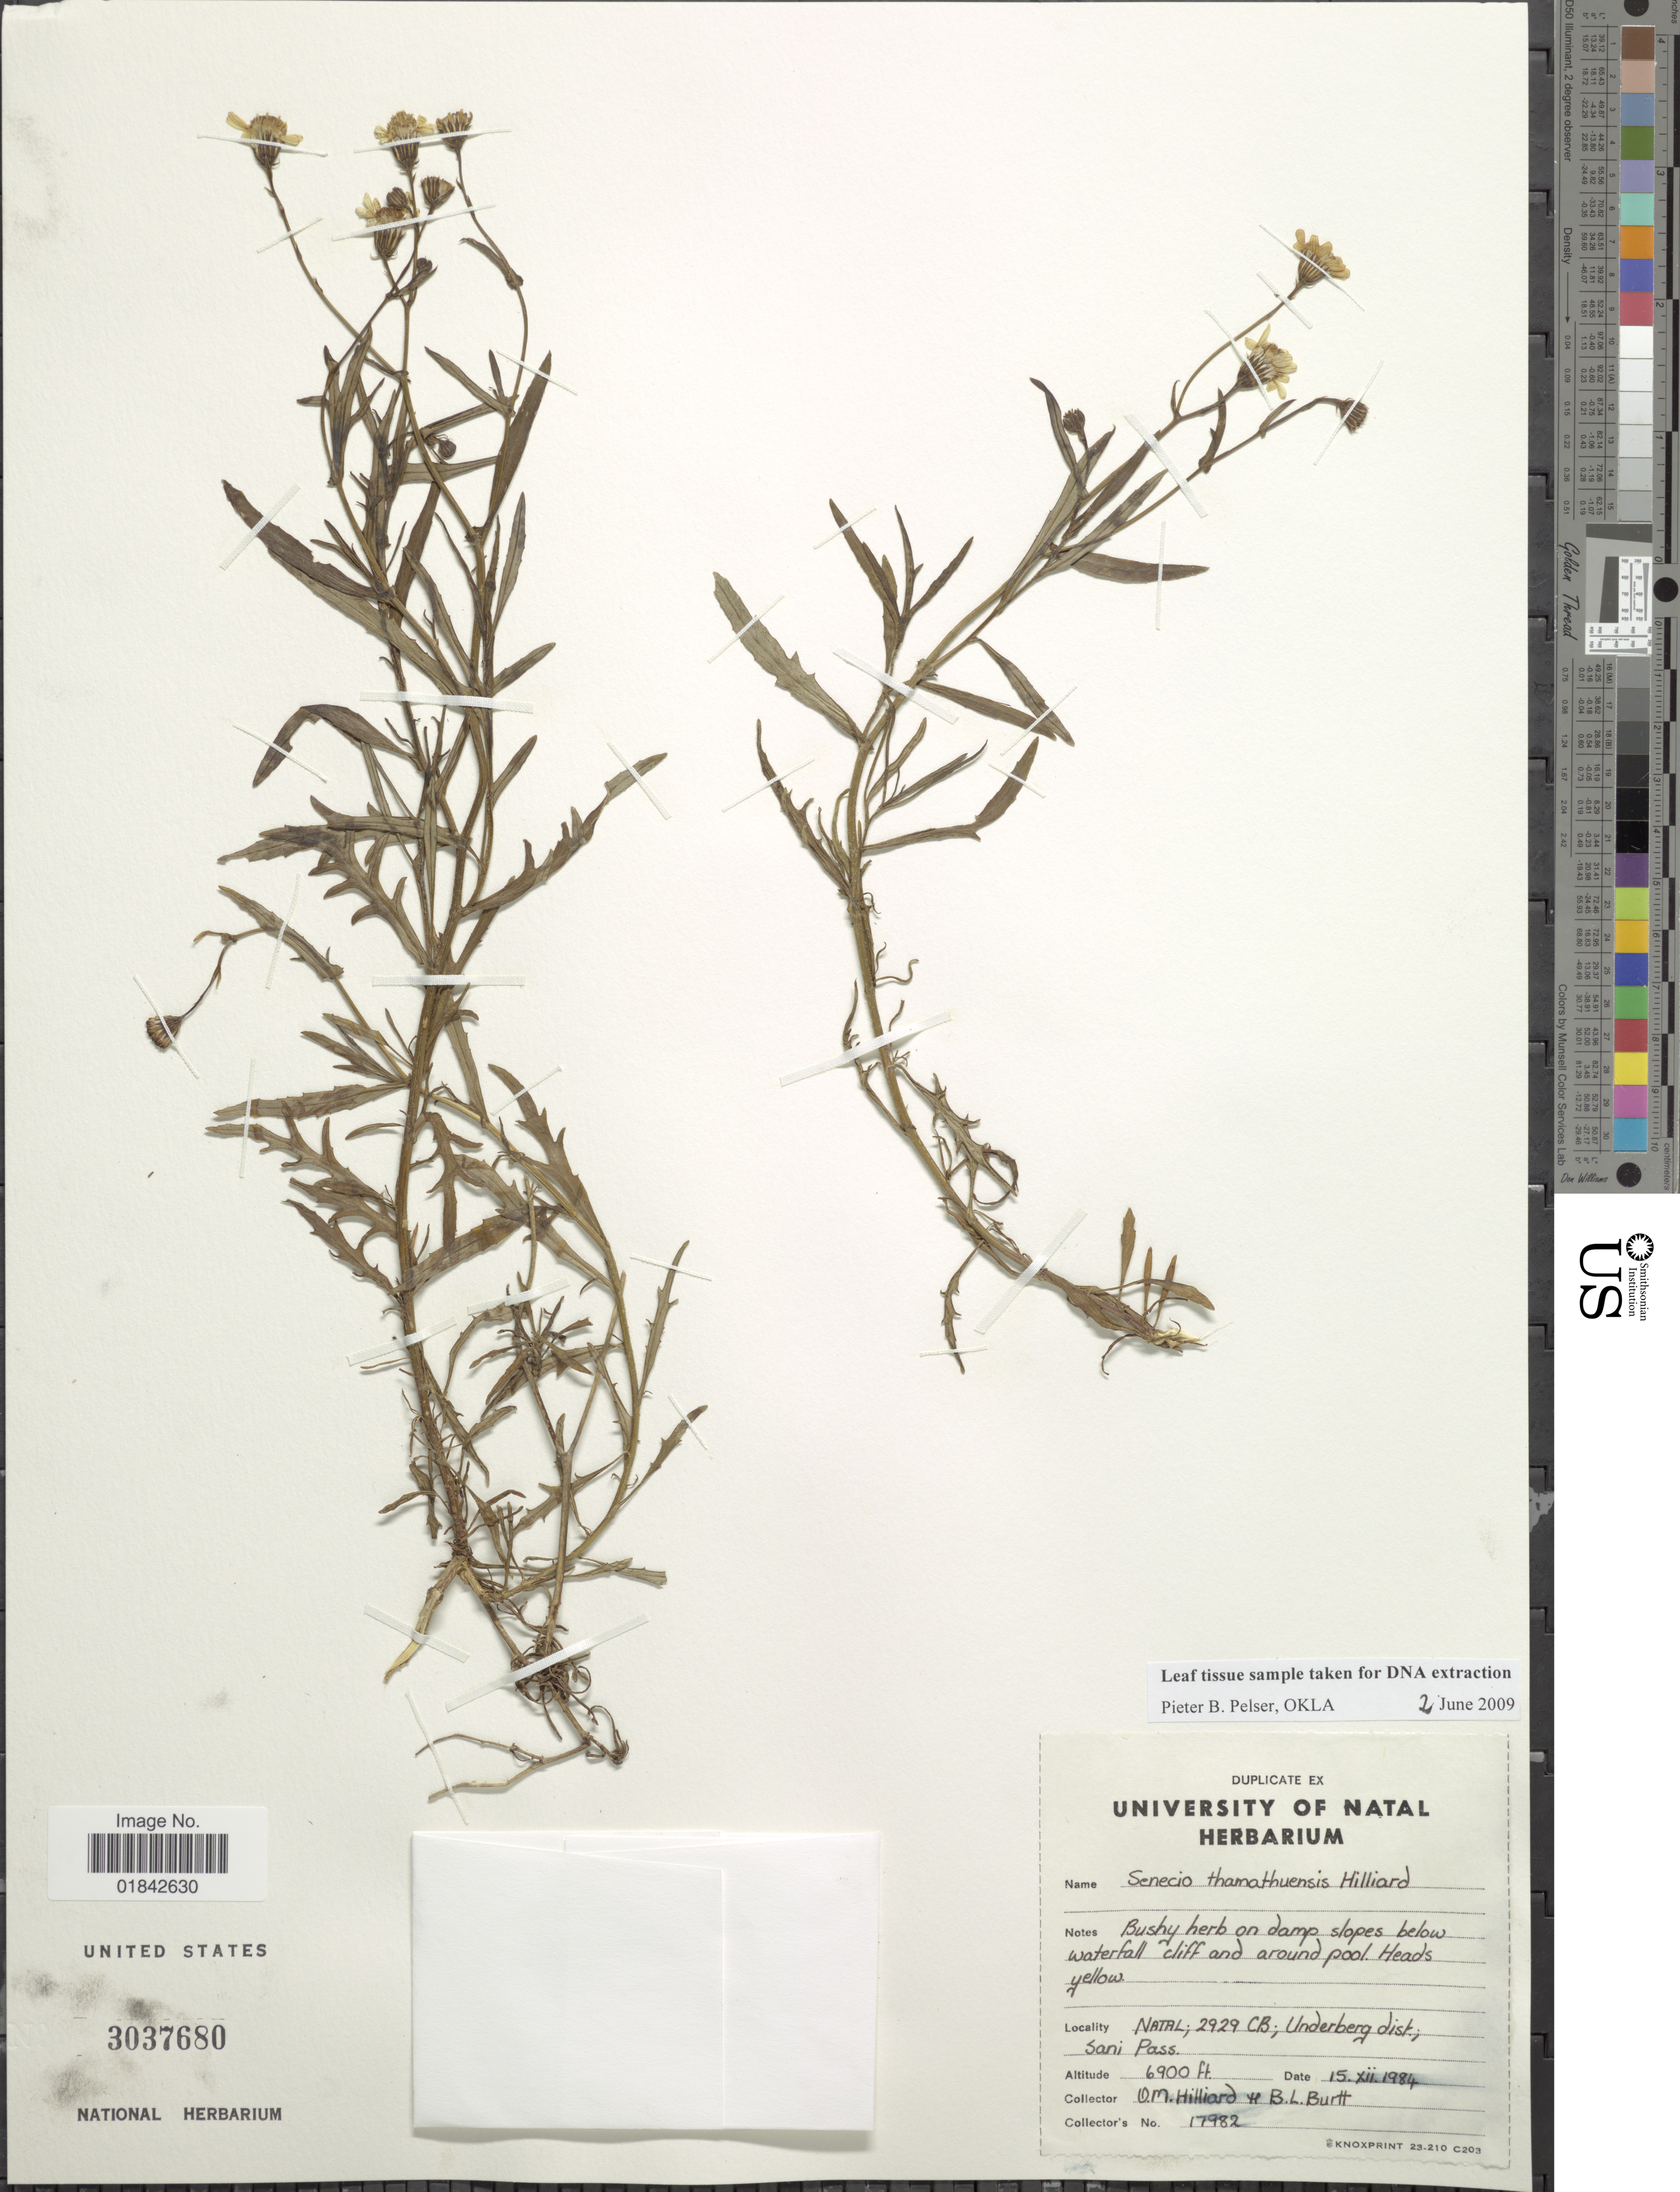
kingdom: Plantae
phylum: Tracheophyta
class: Magnoliopsida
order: Asterales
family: Asteraceae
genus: Senecio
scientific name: Senecio thamathuensis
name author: Hilliard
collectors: O. M. Hilliard & B. L. Burtt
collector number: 17982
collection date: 1984-12-15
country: South Africa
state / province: KwaZulu-Natal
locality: Natal, 2929 CB, Undrberg dist., Sani Pass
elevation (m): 2103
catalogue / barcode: US 3037680